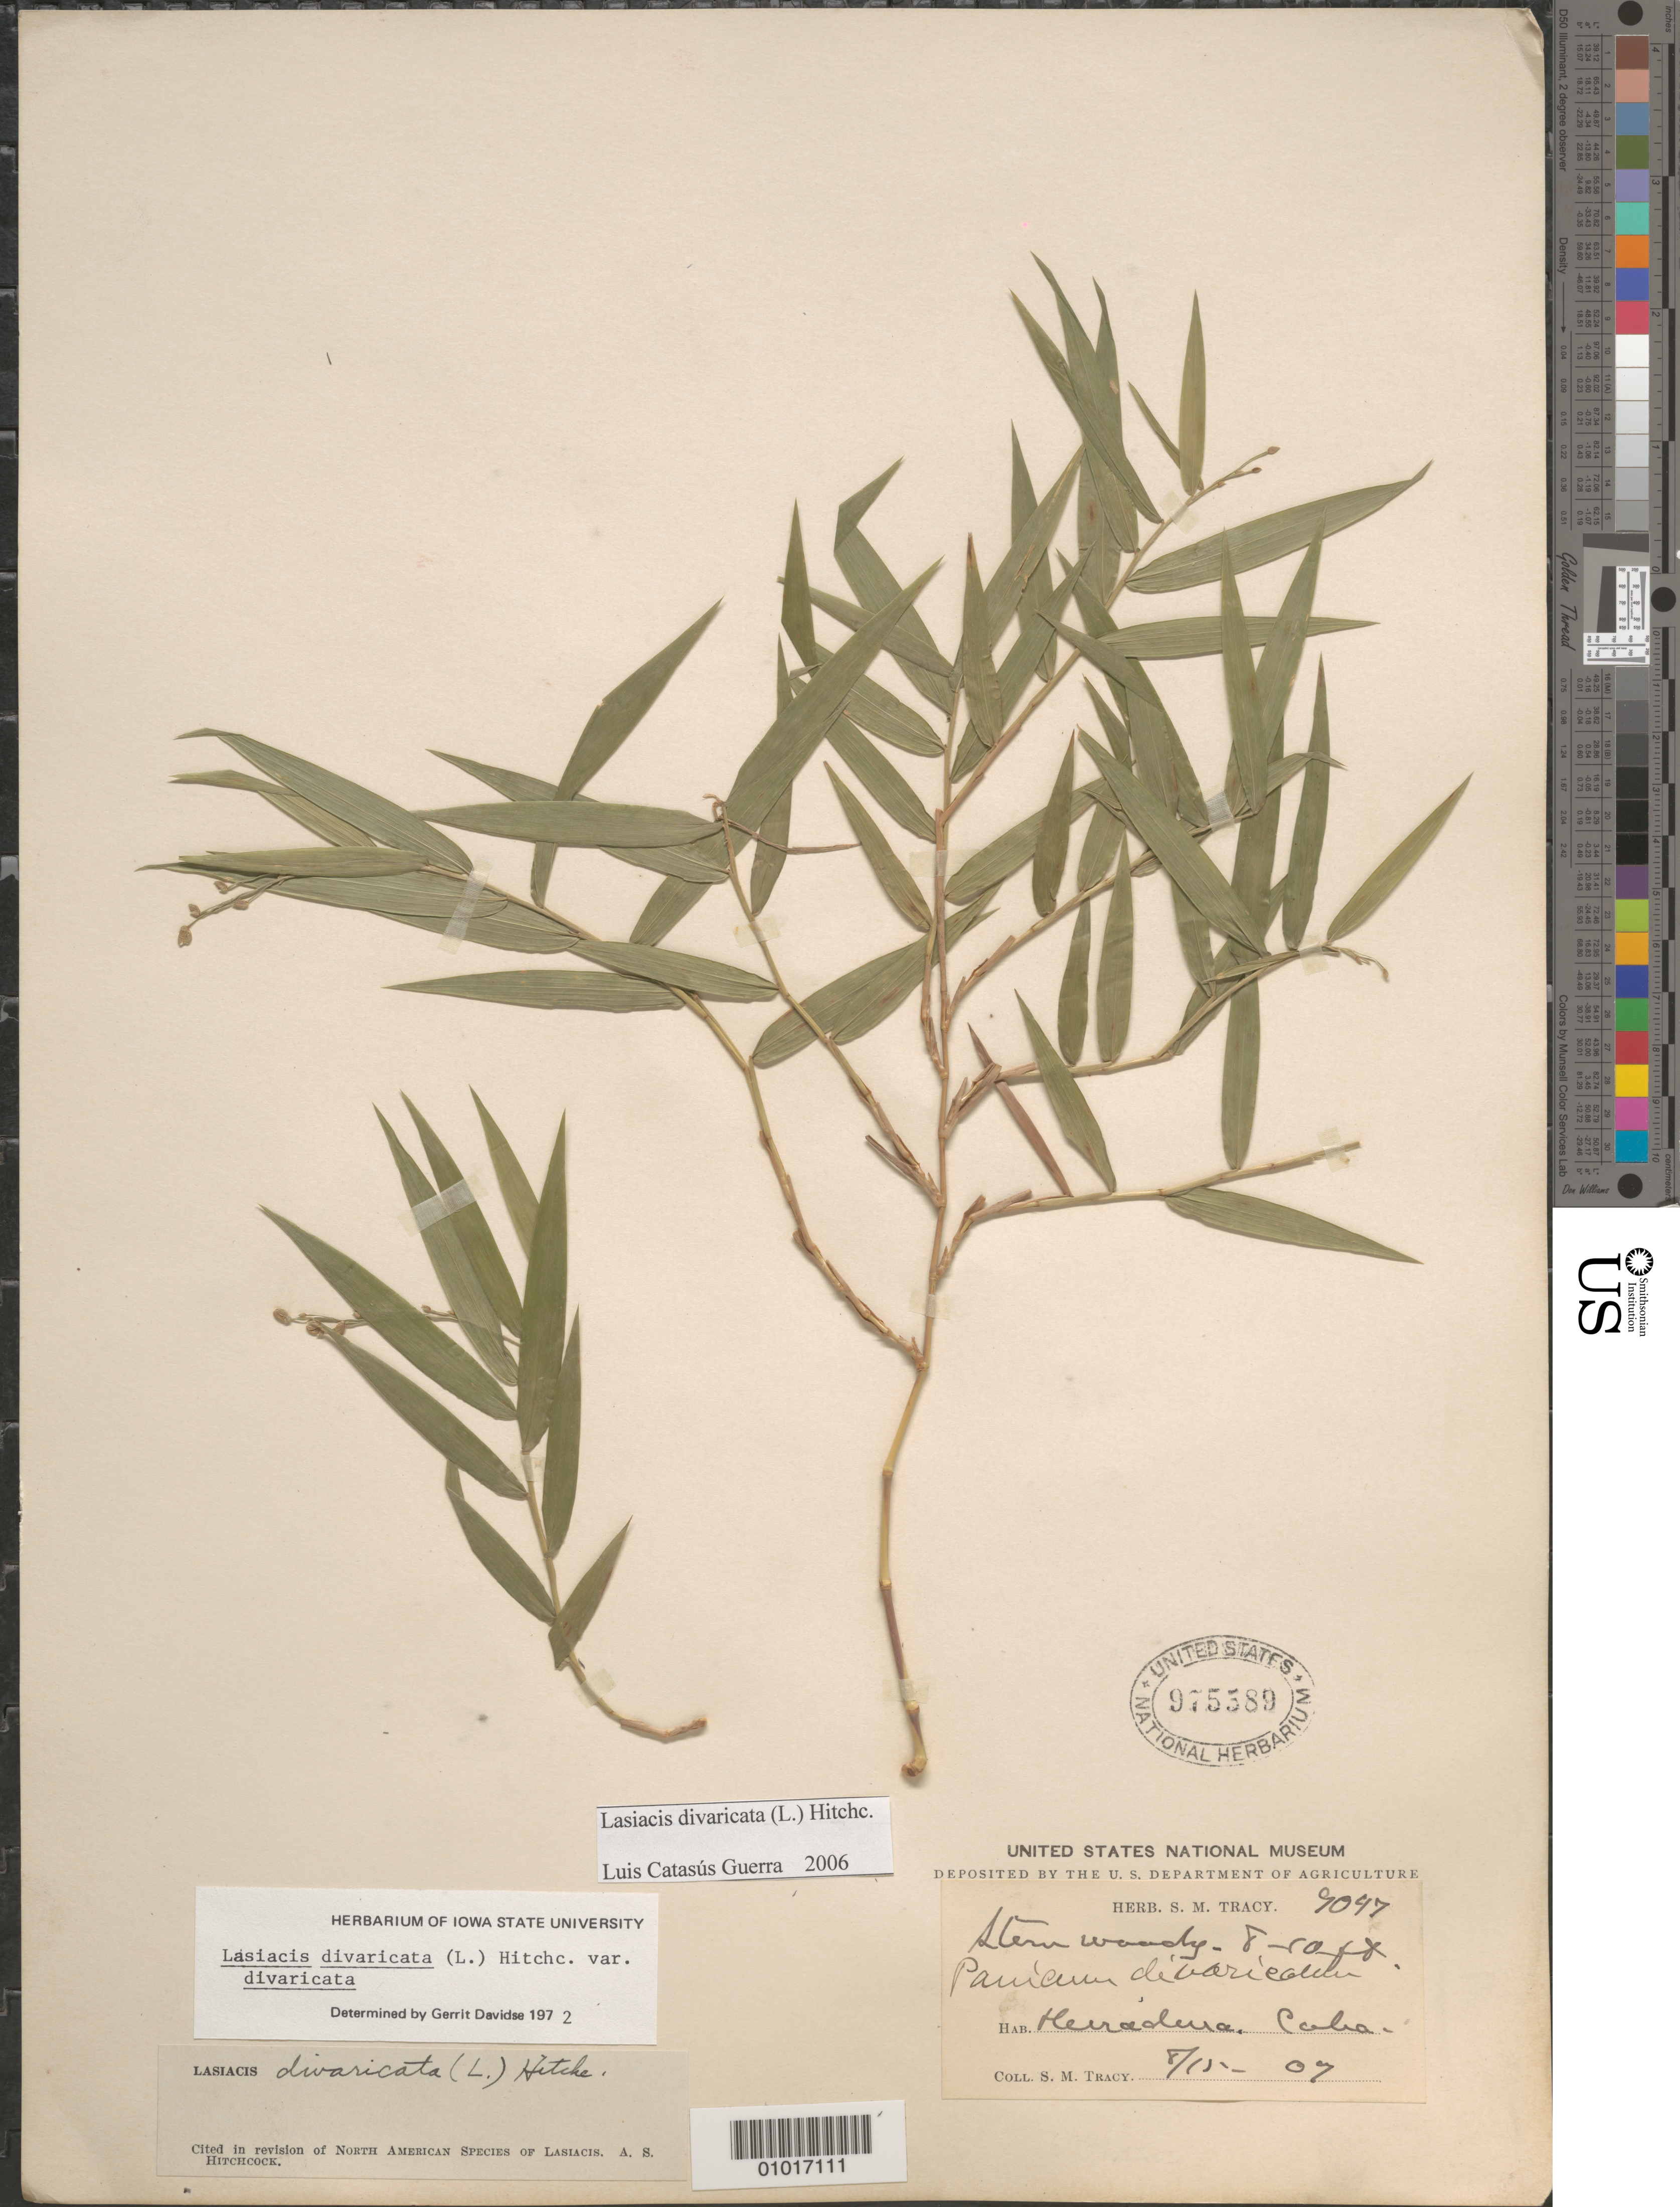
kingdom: Plantae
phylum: Tracheophyta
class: Liliopsida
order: Poales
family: Poaceae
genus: Lasiacis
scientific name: Lasiacis divaricata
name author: (L.) Hitchc.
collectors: S. M. Tracy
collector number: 9047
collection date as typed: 15 Oct 1907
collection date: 1907-10-15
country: Cuba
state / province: Ciego de Ávila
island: Cuba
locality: Herradura, Cuba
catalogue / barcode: US 975589